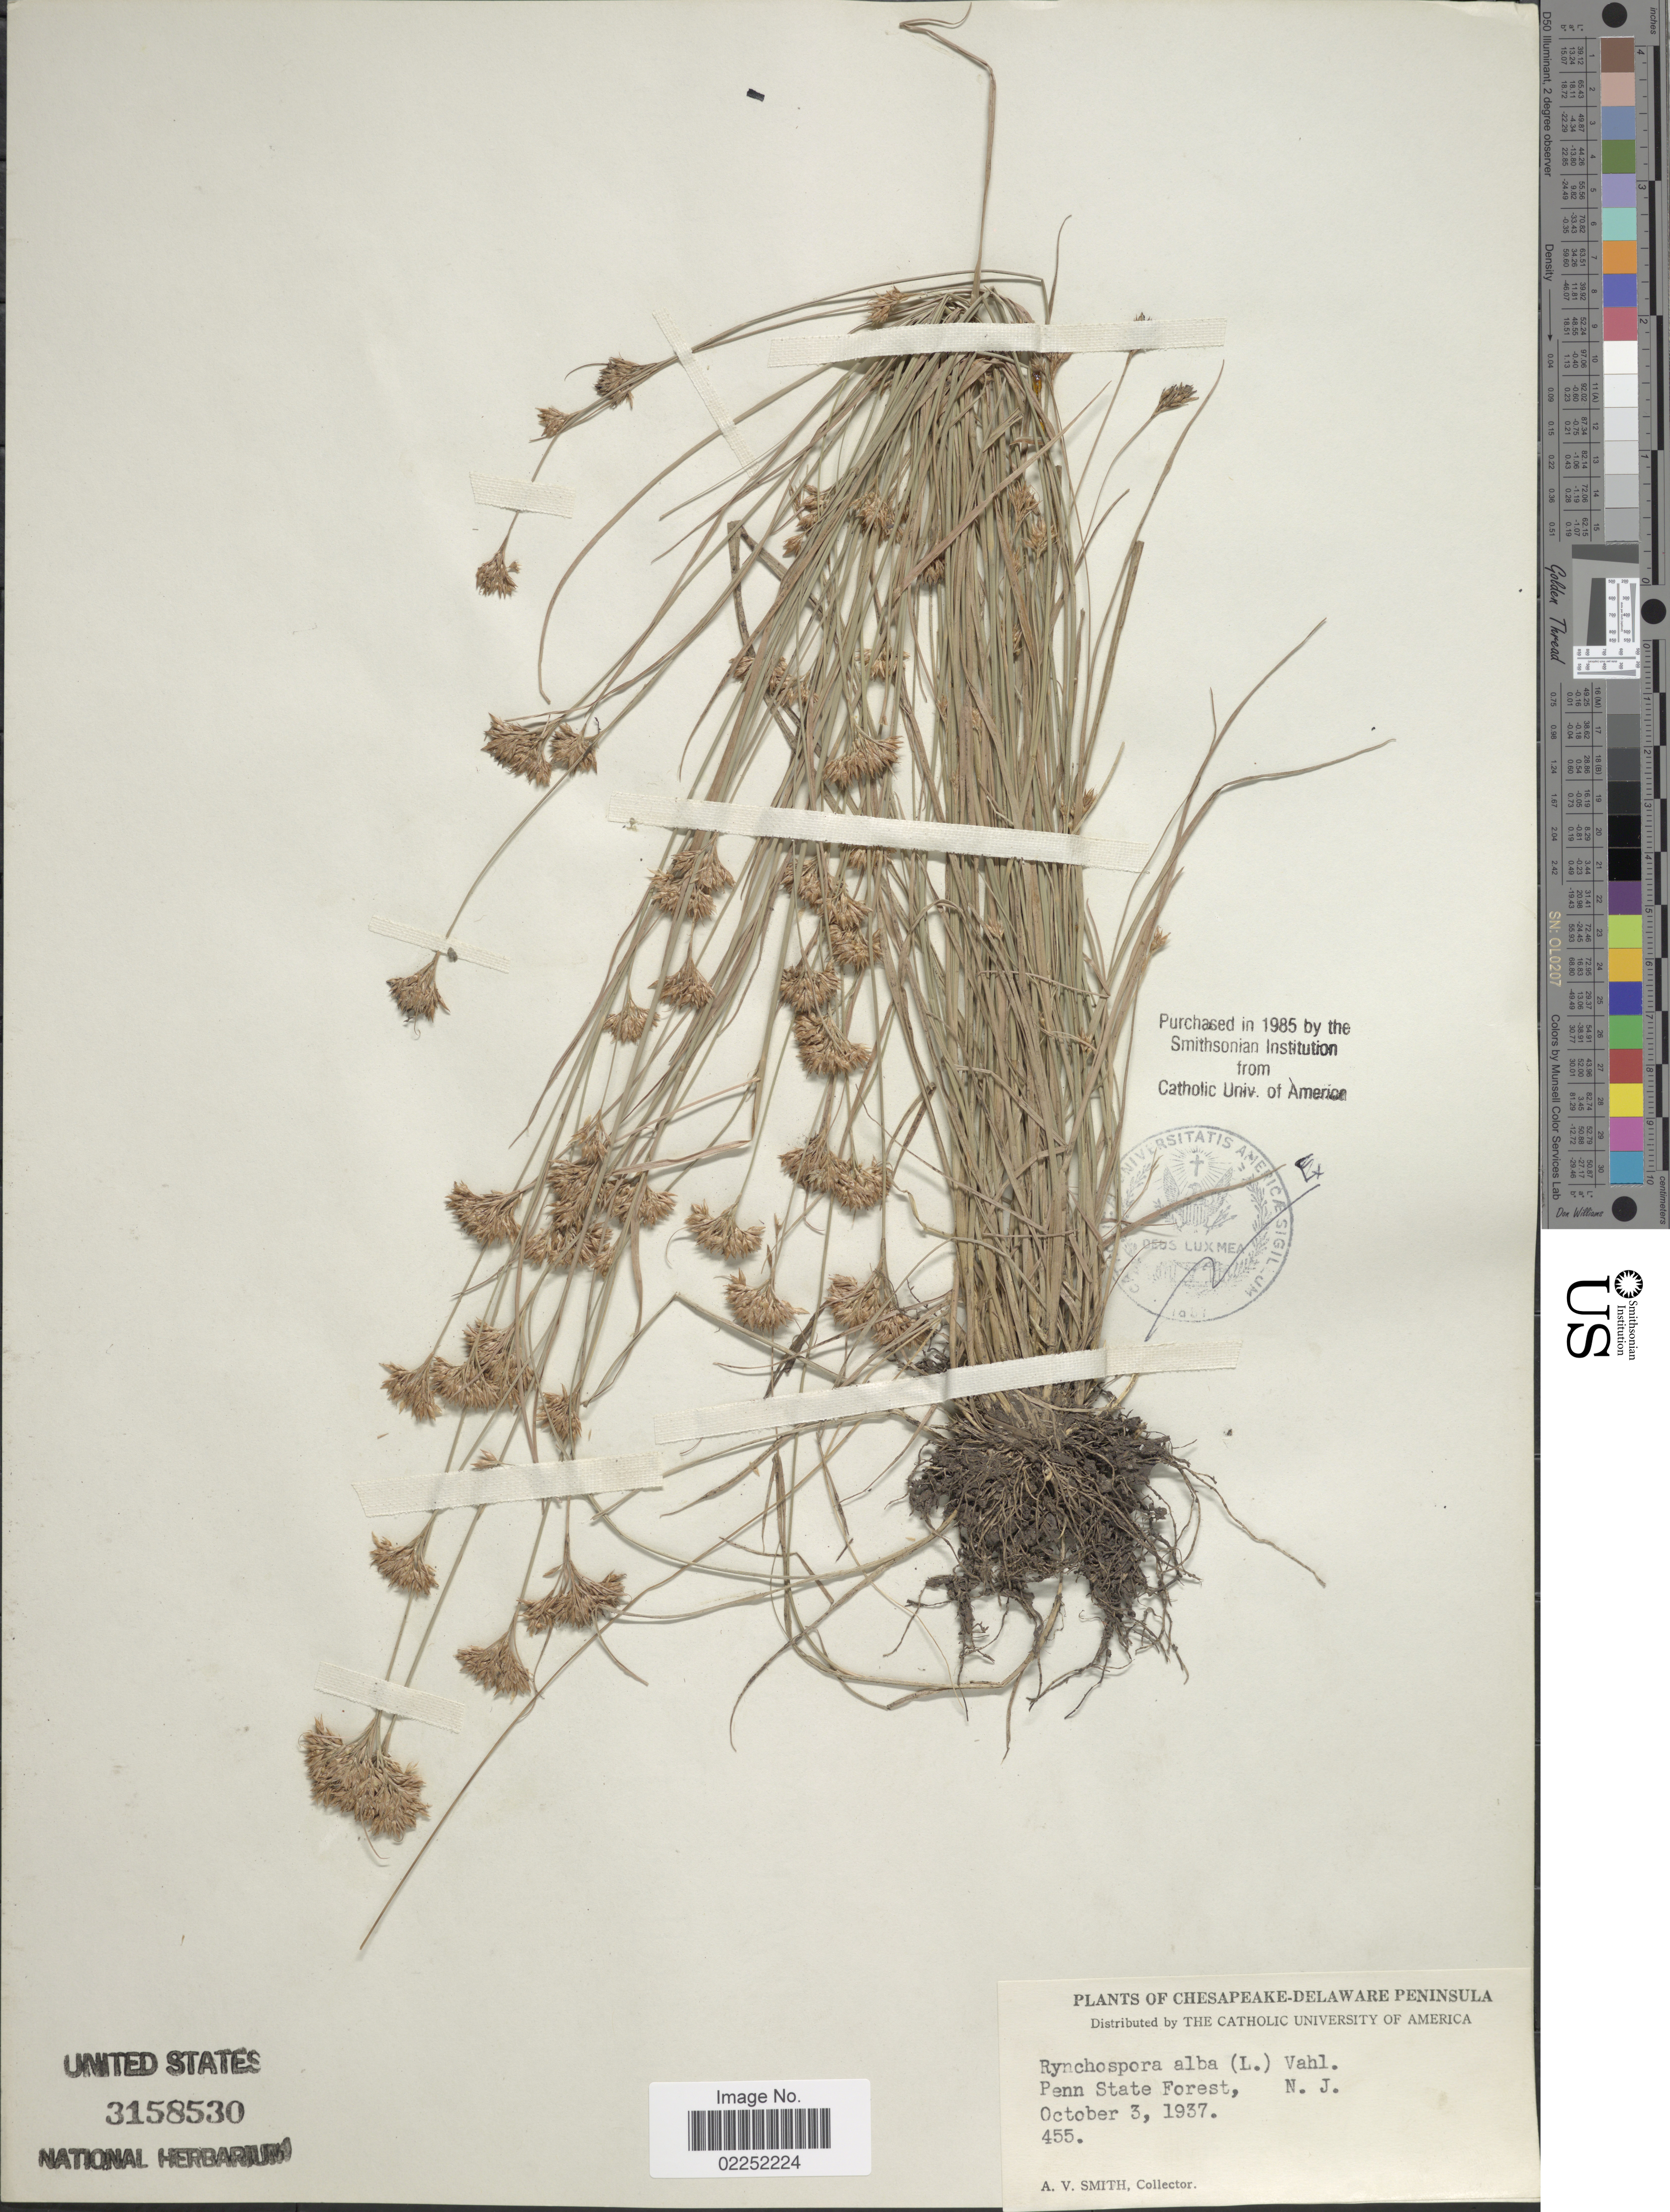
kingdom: Plantae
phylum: Tracheophyta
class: Liliopsida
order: Poales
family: Cyperaceae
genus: Rhynchospora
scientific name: Rhynchospora alba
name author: (L.) Vahl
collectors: A. V. P. Smith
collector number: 455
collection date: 1937-10-03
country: United States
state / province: New Jersey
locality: Chesapeake-Delaware Peninsula, Penn State Forest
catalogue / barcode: US 3158530